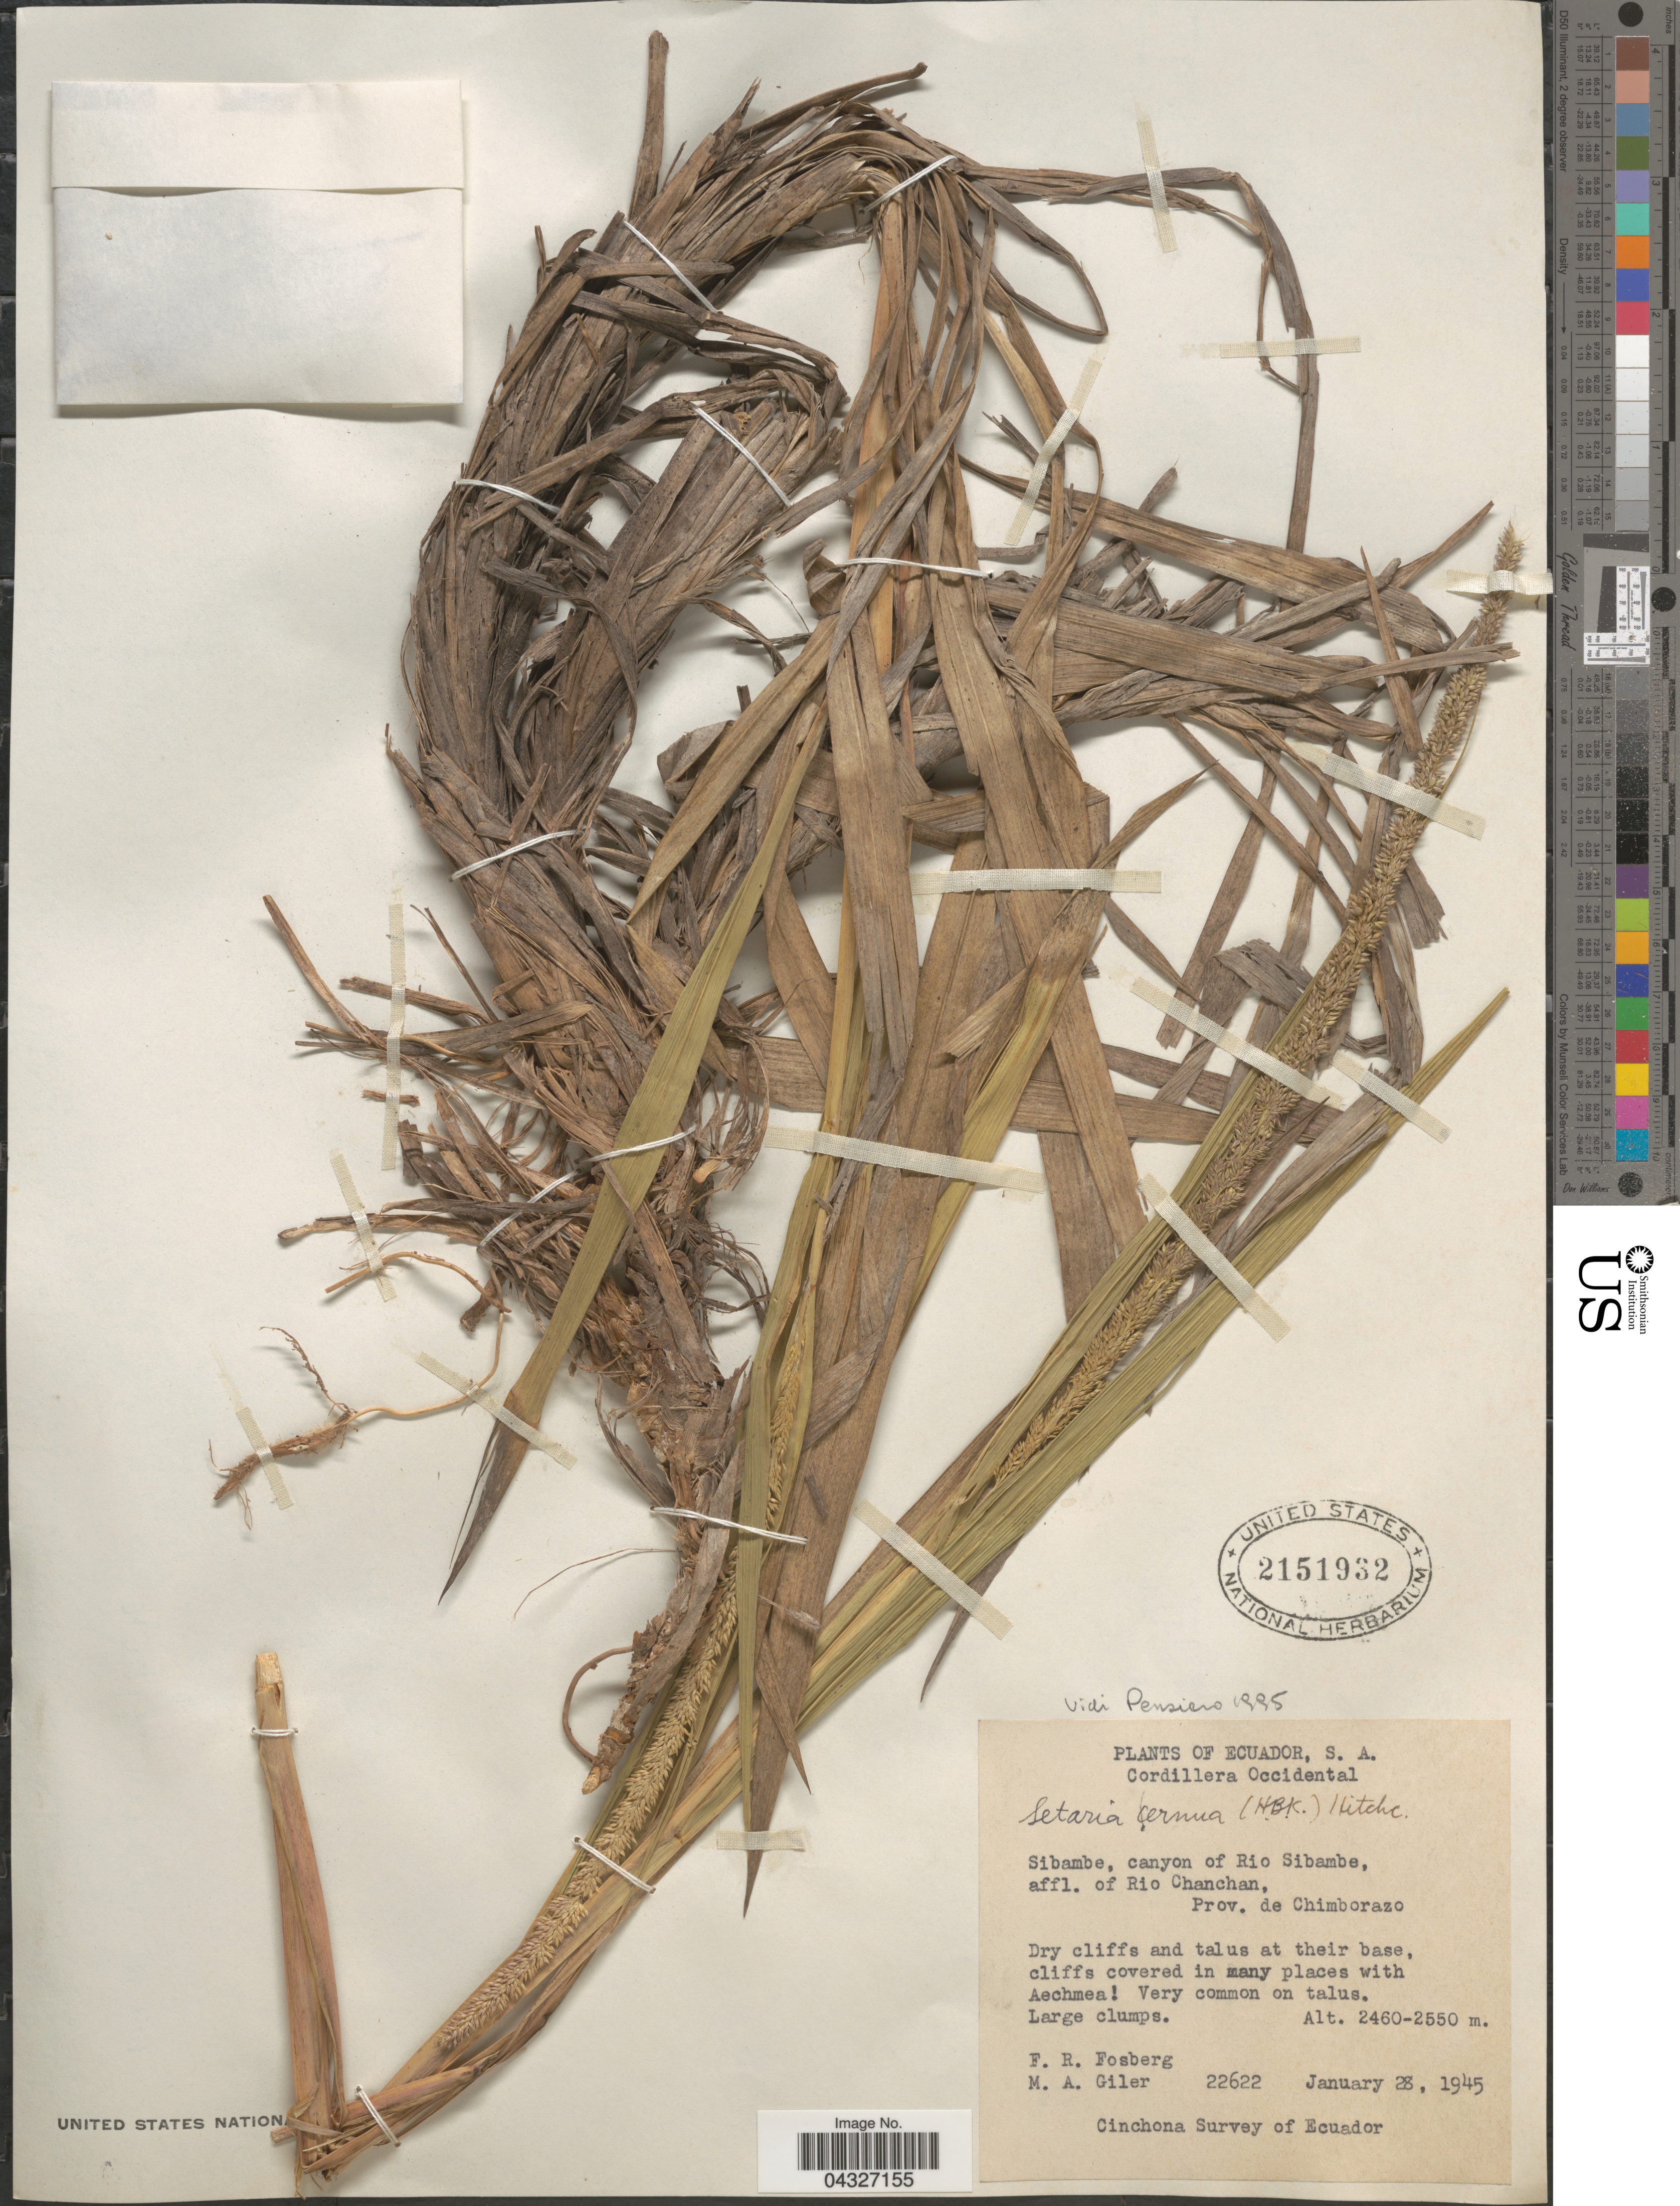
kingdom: Plantae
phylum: Tracheophyta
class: Liliopsida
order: Poales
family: Poaceae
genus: Setaria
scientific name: Setaria cernua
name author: Kunth in Humb.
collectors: F. R. Fosberg & M. Giler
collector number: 22622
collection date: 1945-01-28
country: Ecuador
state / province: Chimborazo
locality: Cordillera Occidental. Sibambe, canyon of Rio Sibambe, affl. of Rio Chanchan. Cinchona Survey of Ecuador.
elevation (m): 2460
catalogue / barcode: US 2151932